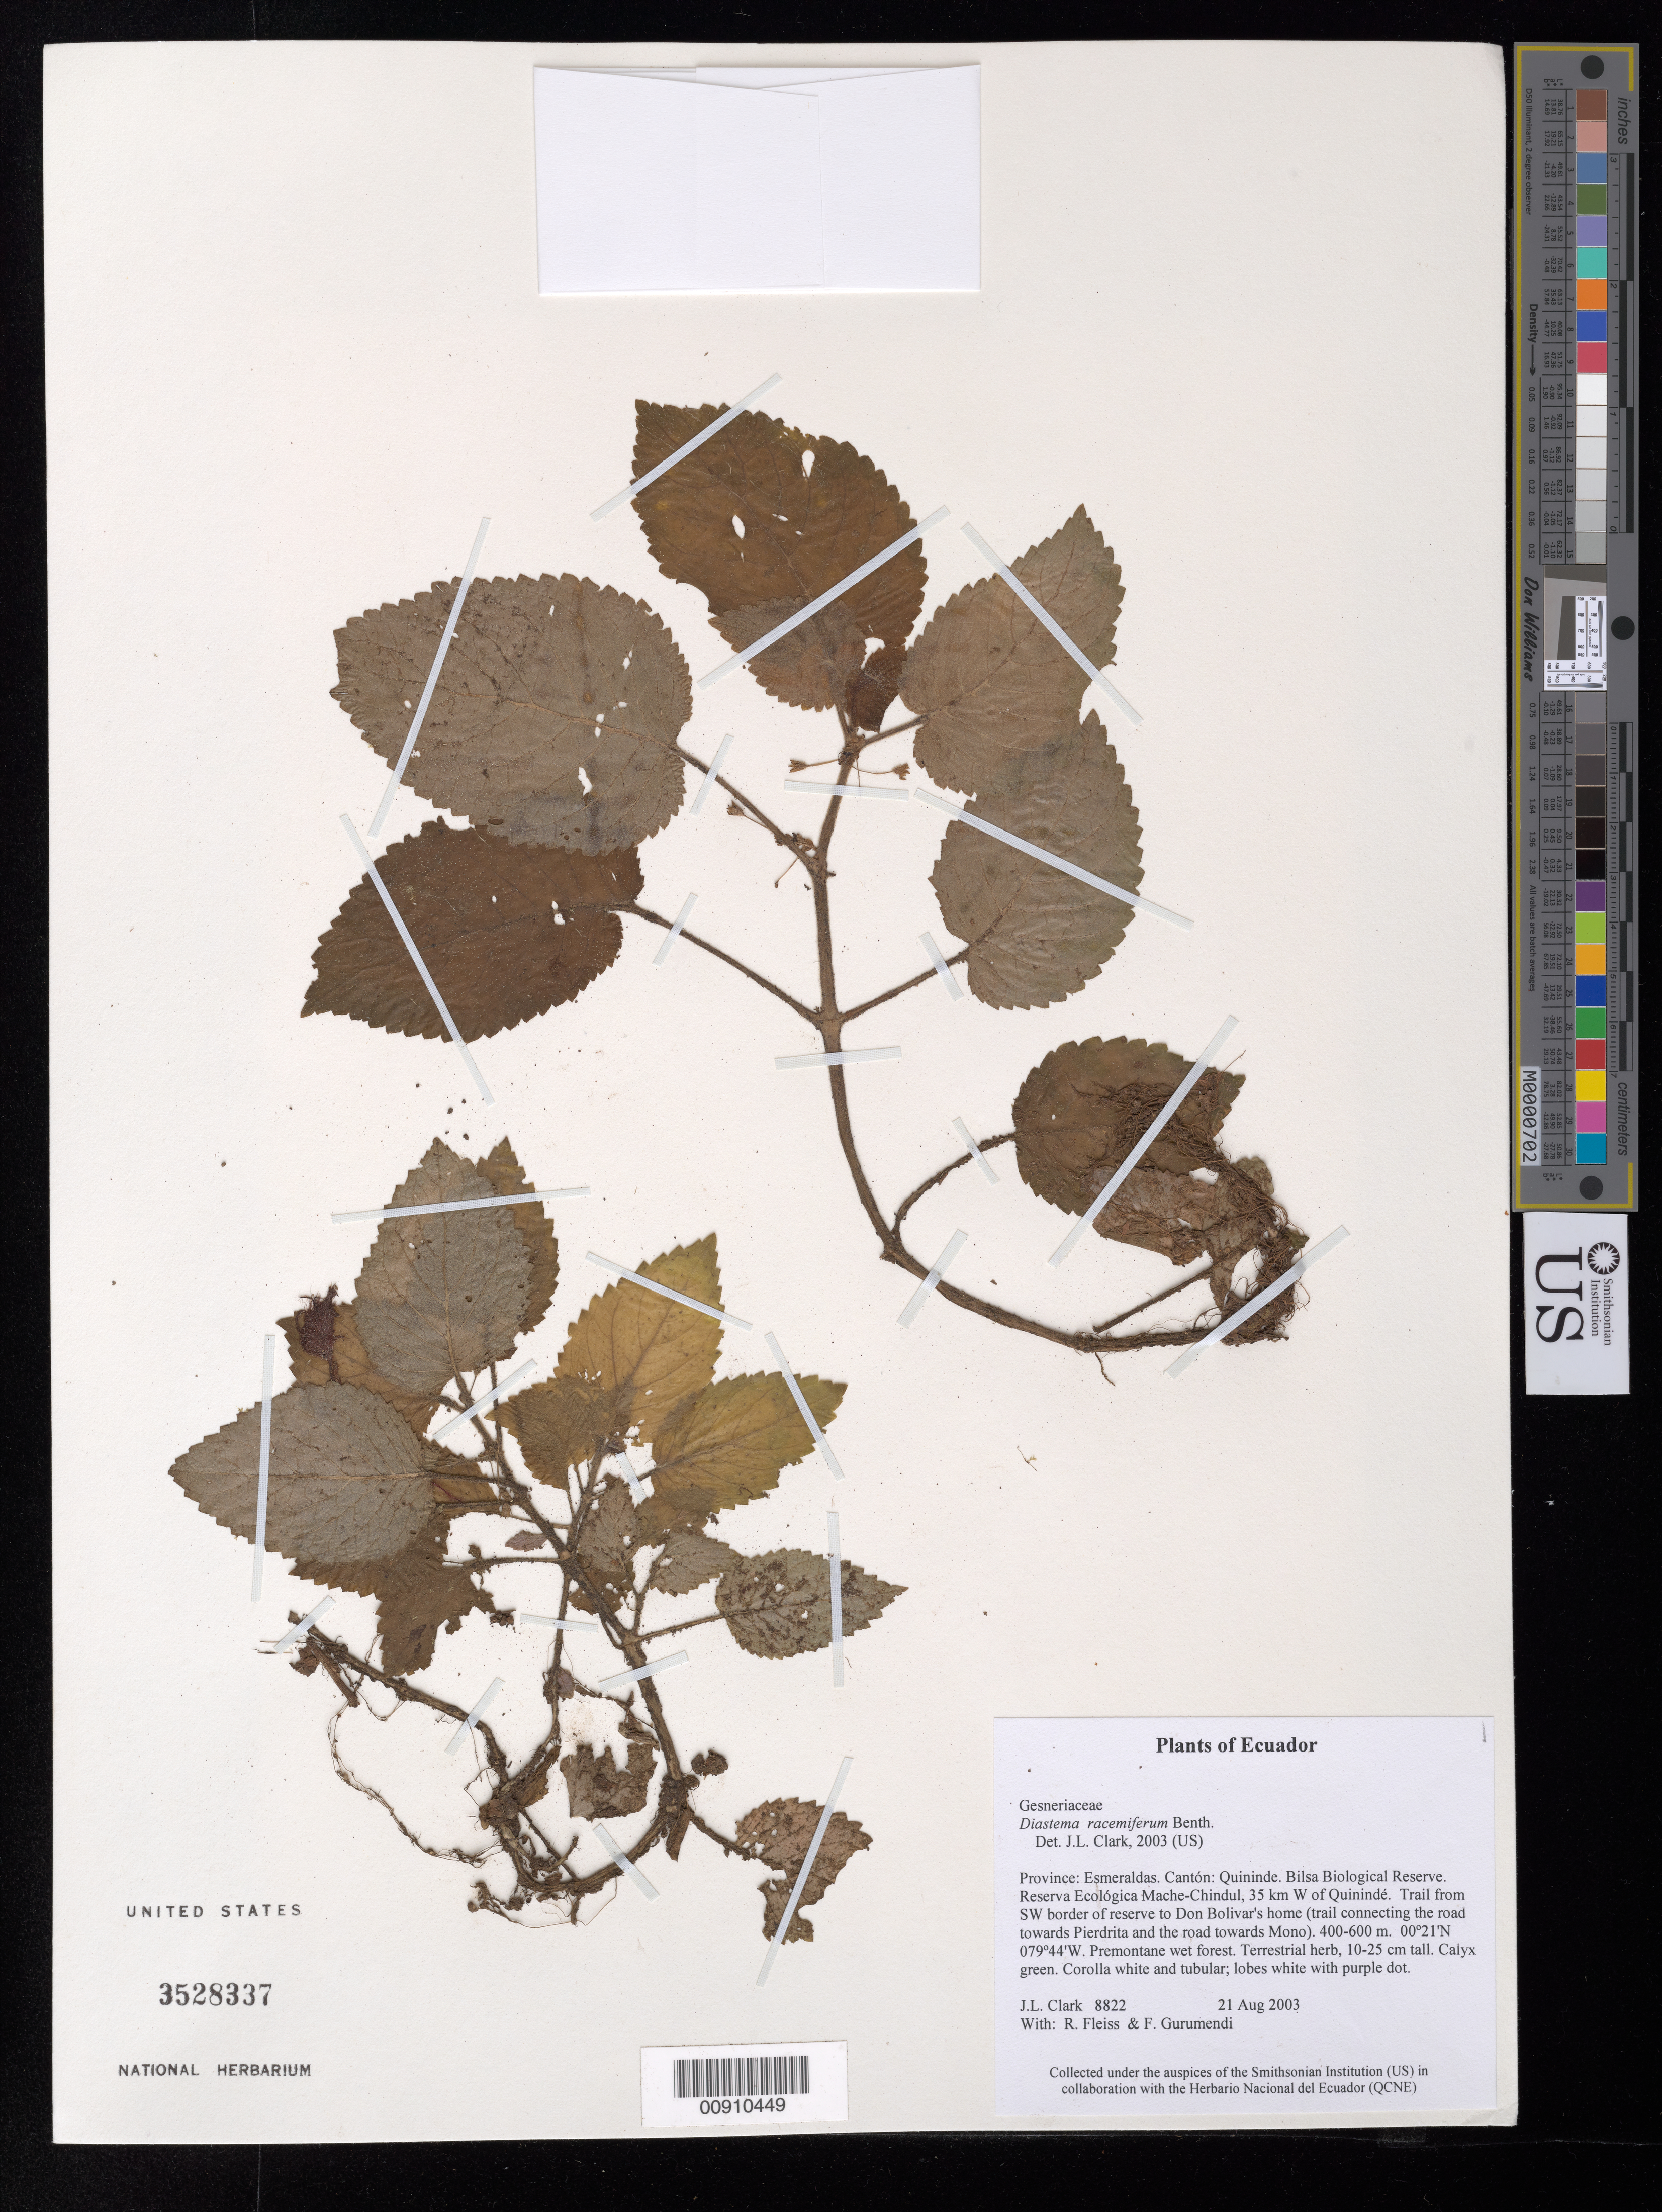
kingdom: Plantae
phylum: Tracheophyta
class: Magnoliopsida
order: Lamiales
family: Gesneriaceae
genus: Diastema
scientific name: Diastema racemiferum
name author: Benth.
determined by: Clark, J. L., (SEL), The Marie Selby Botanical Garden (UNITED STATES)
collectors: J. L. Clark, R. Fleiss & F. Gurumendí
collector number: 8822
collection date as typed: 21 Aug 2003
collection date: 2003-08-21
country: Ecuador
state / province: Esmeraldas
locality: Quininde. Bilsa Biological Reserve. Reserva Ecológica Mache-Chindul, 35 km W of Quinindé. Trail from SW border of reserve to Don Bolivar's home (trail connecting the road towards Pierdrita and the road towards Mono).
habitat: Premontane wet forest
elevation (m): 400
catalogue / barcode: US 3528337